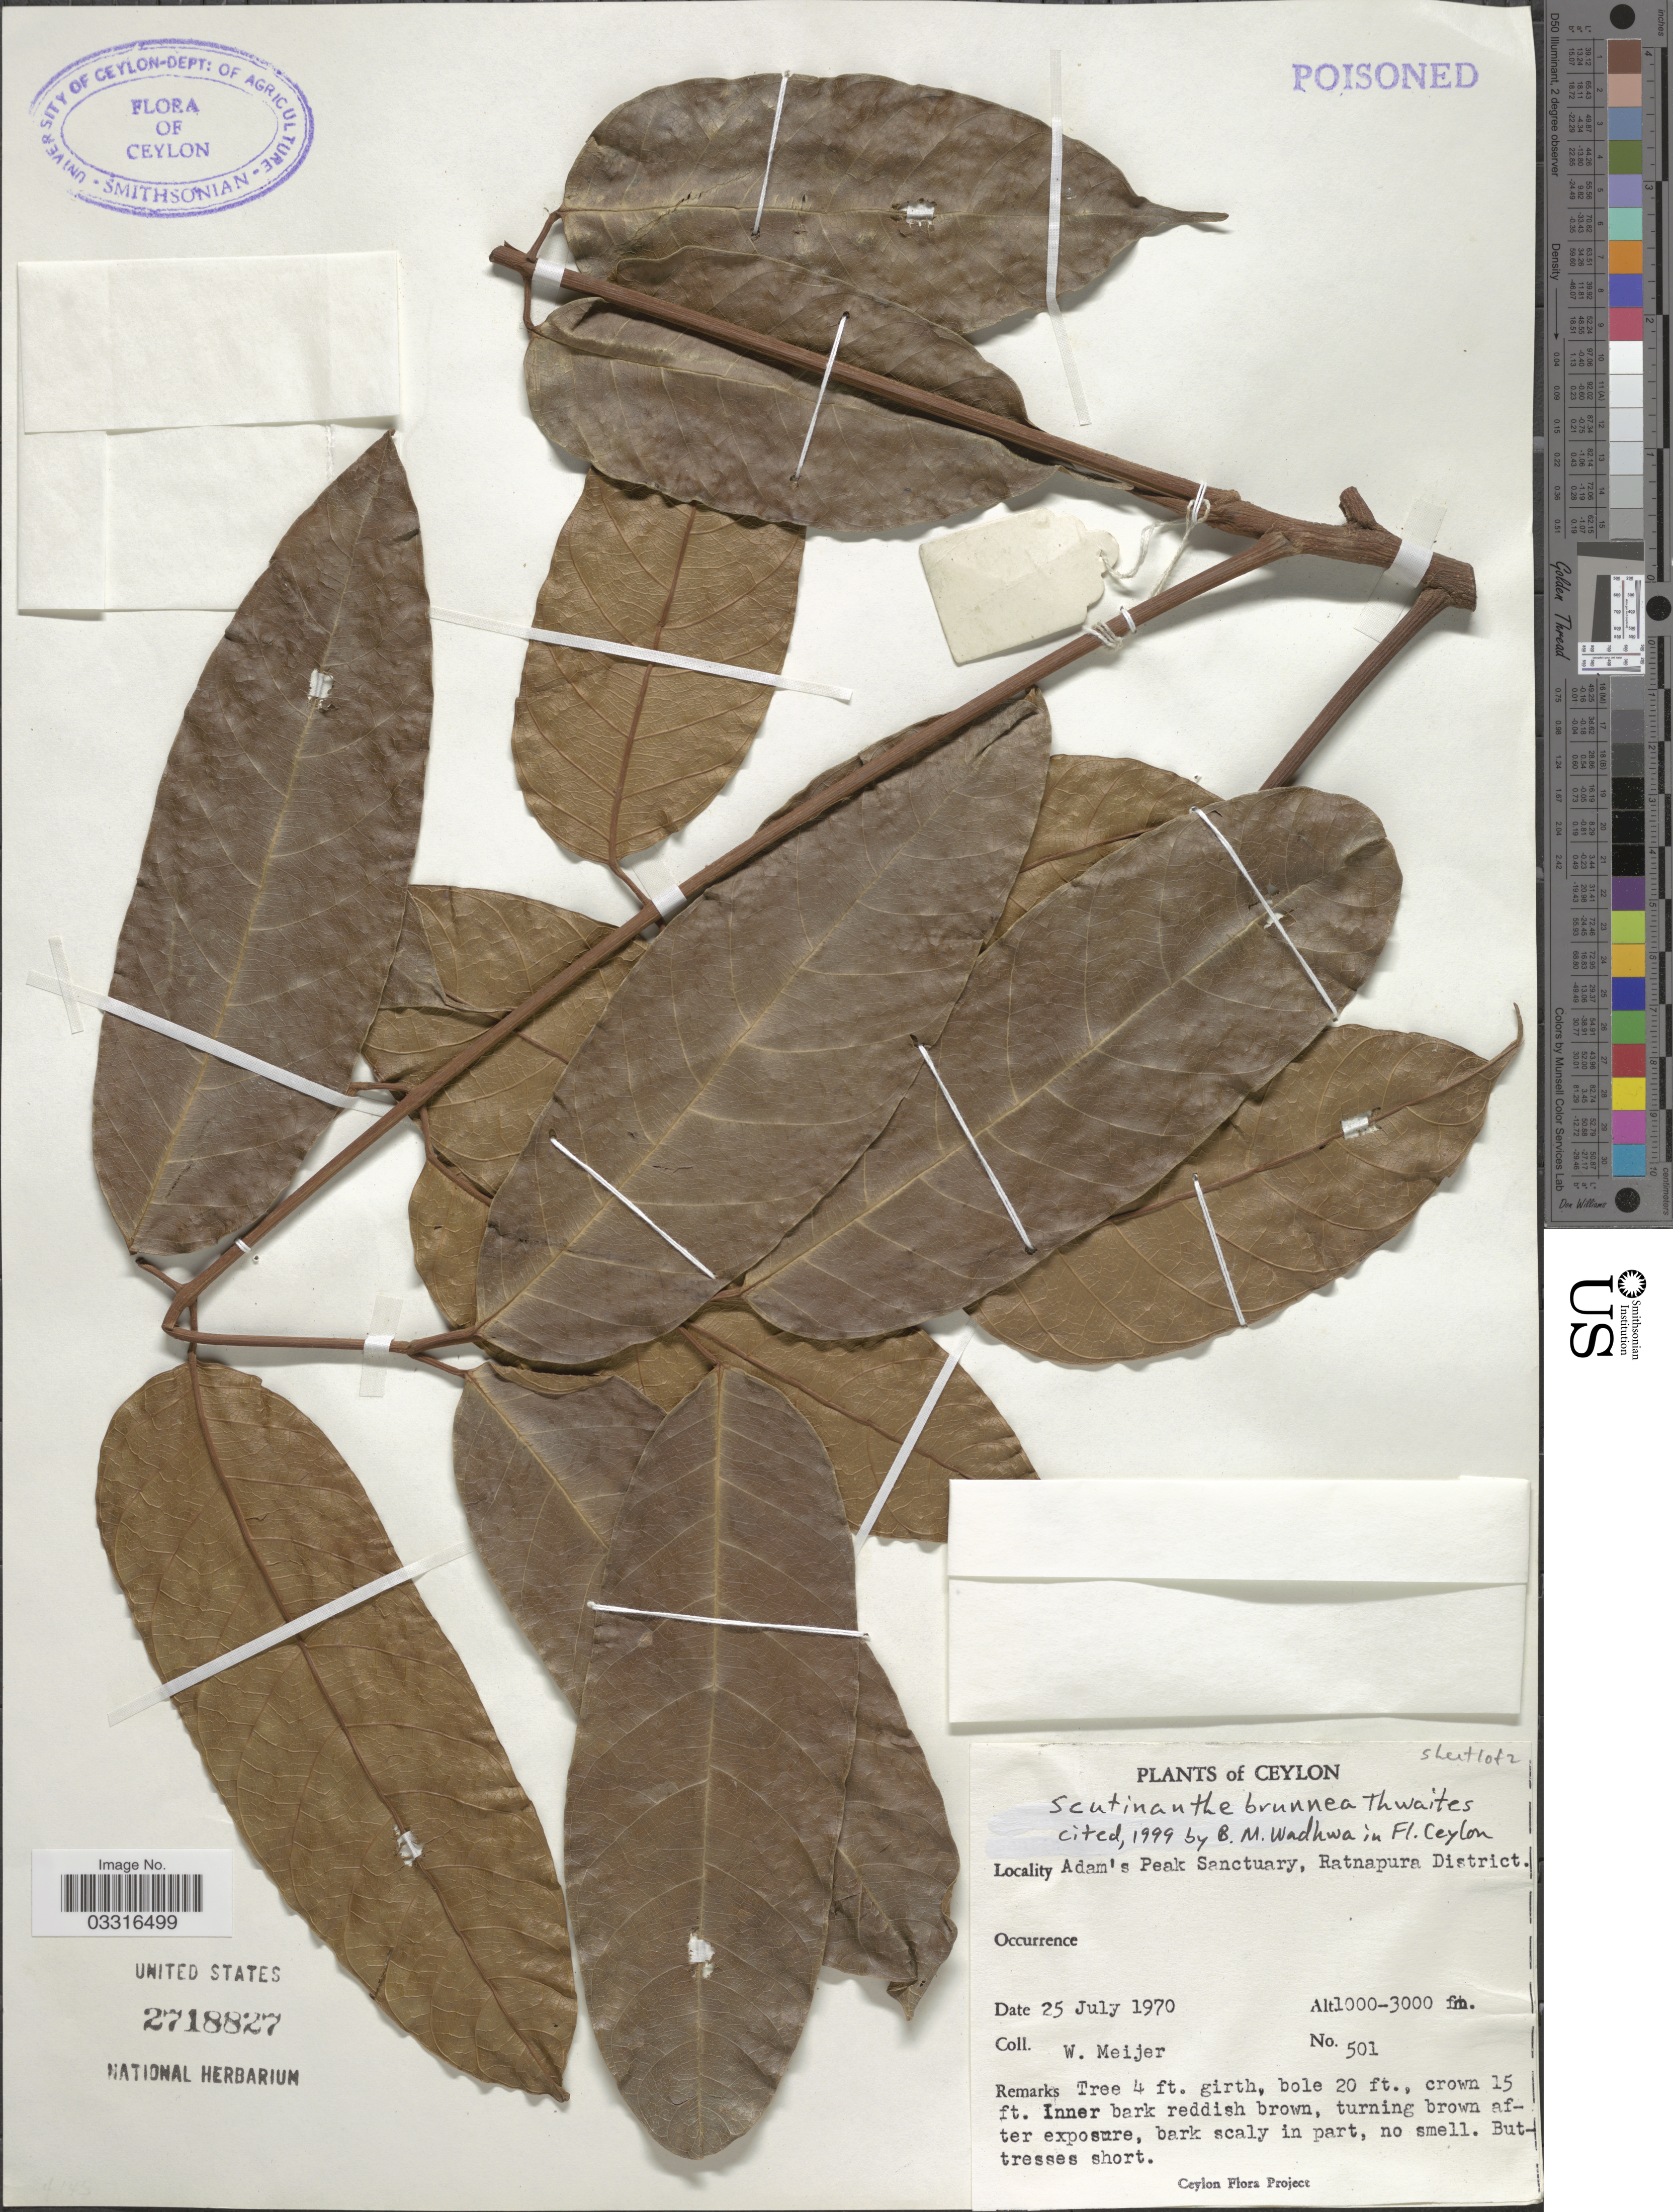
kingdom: Plantae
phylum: Tracheophyta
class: Magnoliopsida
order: Sapindales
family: Burseraceae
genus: Scutinanthe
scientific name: Scutinanthe brunnea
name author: Thwaites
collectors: W. Meijer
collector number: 501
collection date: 1970-07-25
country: Sri Lanka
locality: Ceylon. Adam's Peak Sanctuary, Ratnapura District.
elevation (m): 305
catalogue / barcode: US 2718827